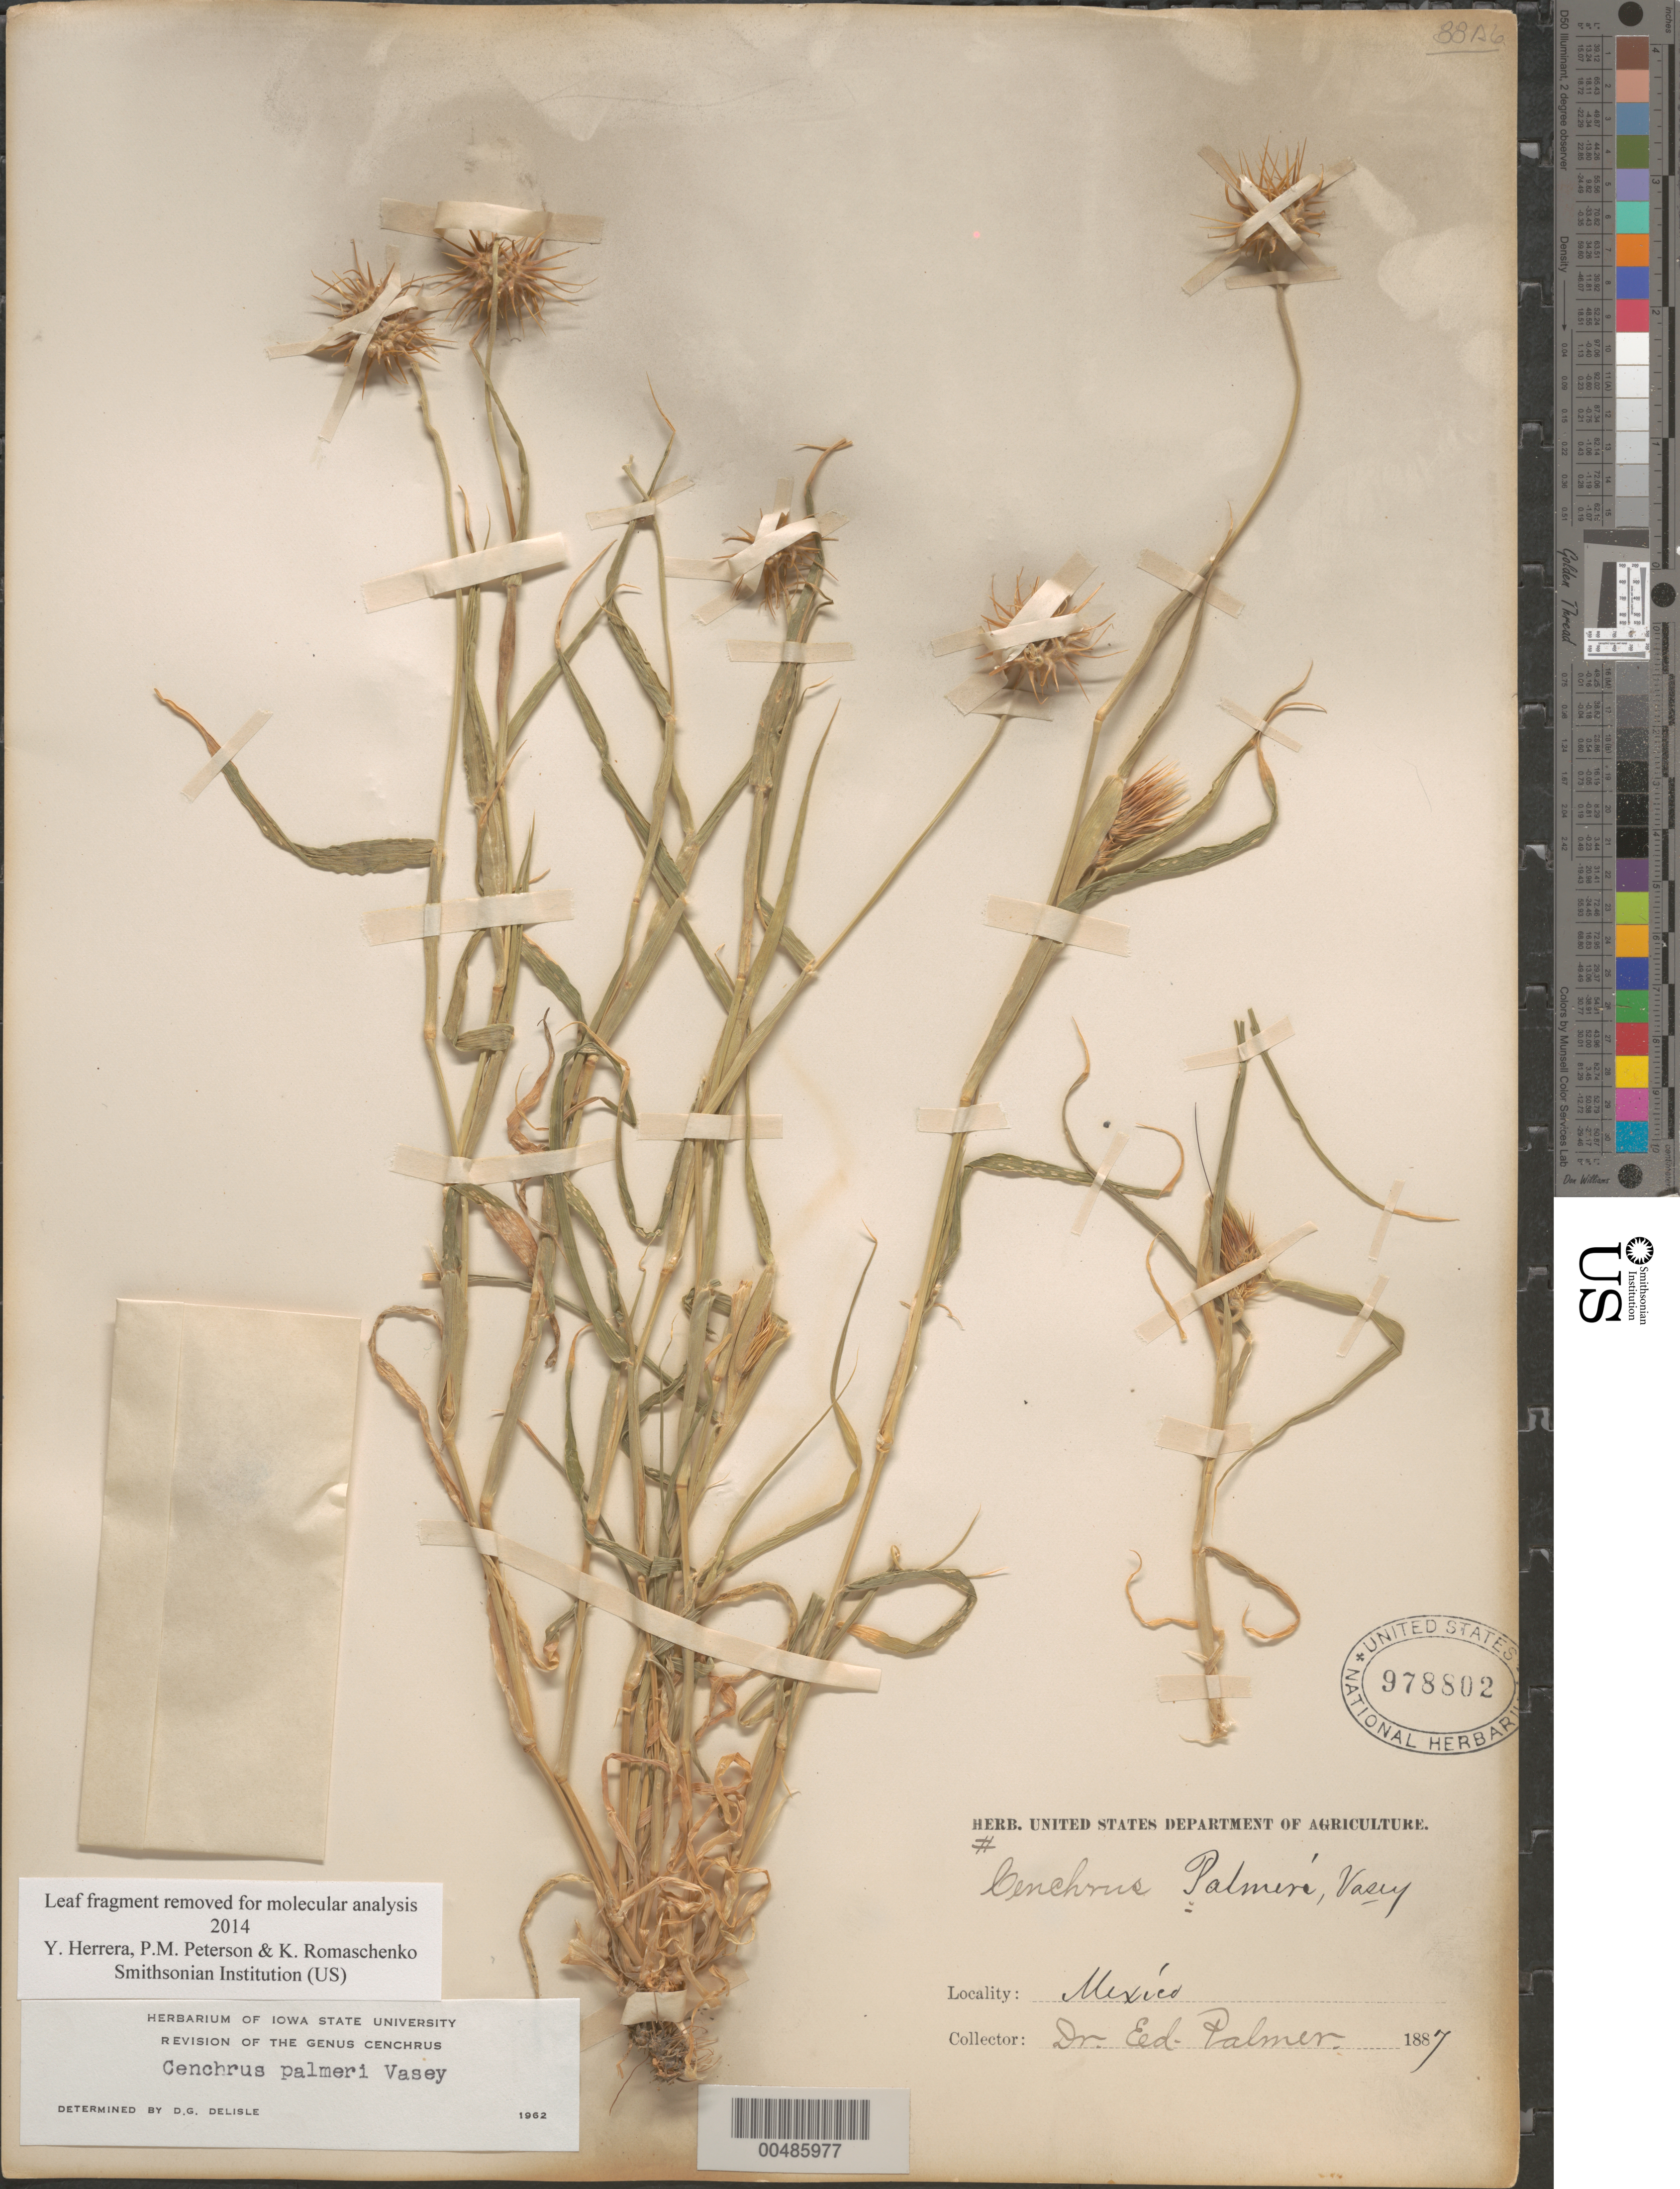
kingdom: Plantae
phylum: Tracheophyta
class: Liliopsida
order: Poales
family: Poaceae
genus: Cenchrus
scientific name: Cenchrus palmeri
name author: Vasey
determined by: Delisle, D. G.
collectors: E. Palmer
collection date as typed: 1887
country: Mexico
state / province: Durango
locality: San Ramon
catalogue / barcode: US 978802